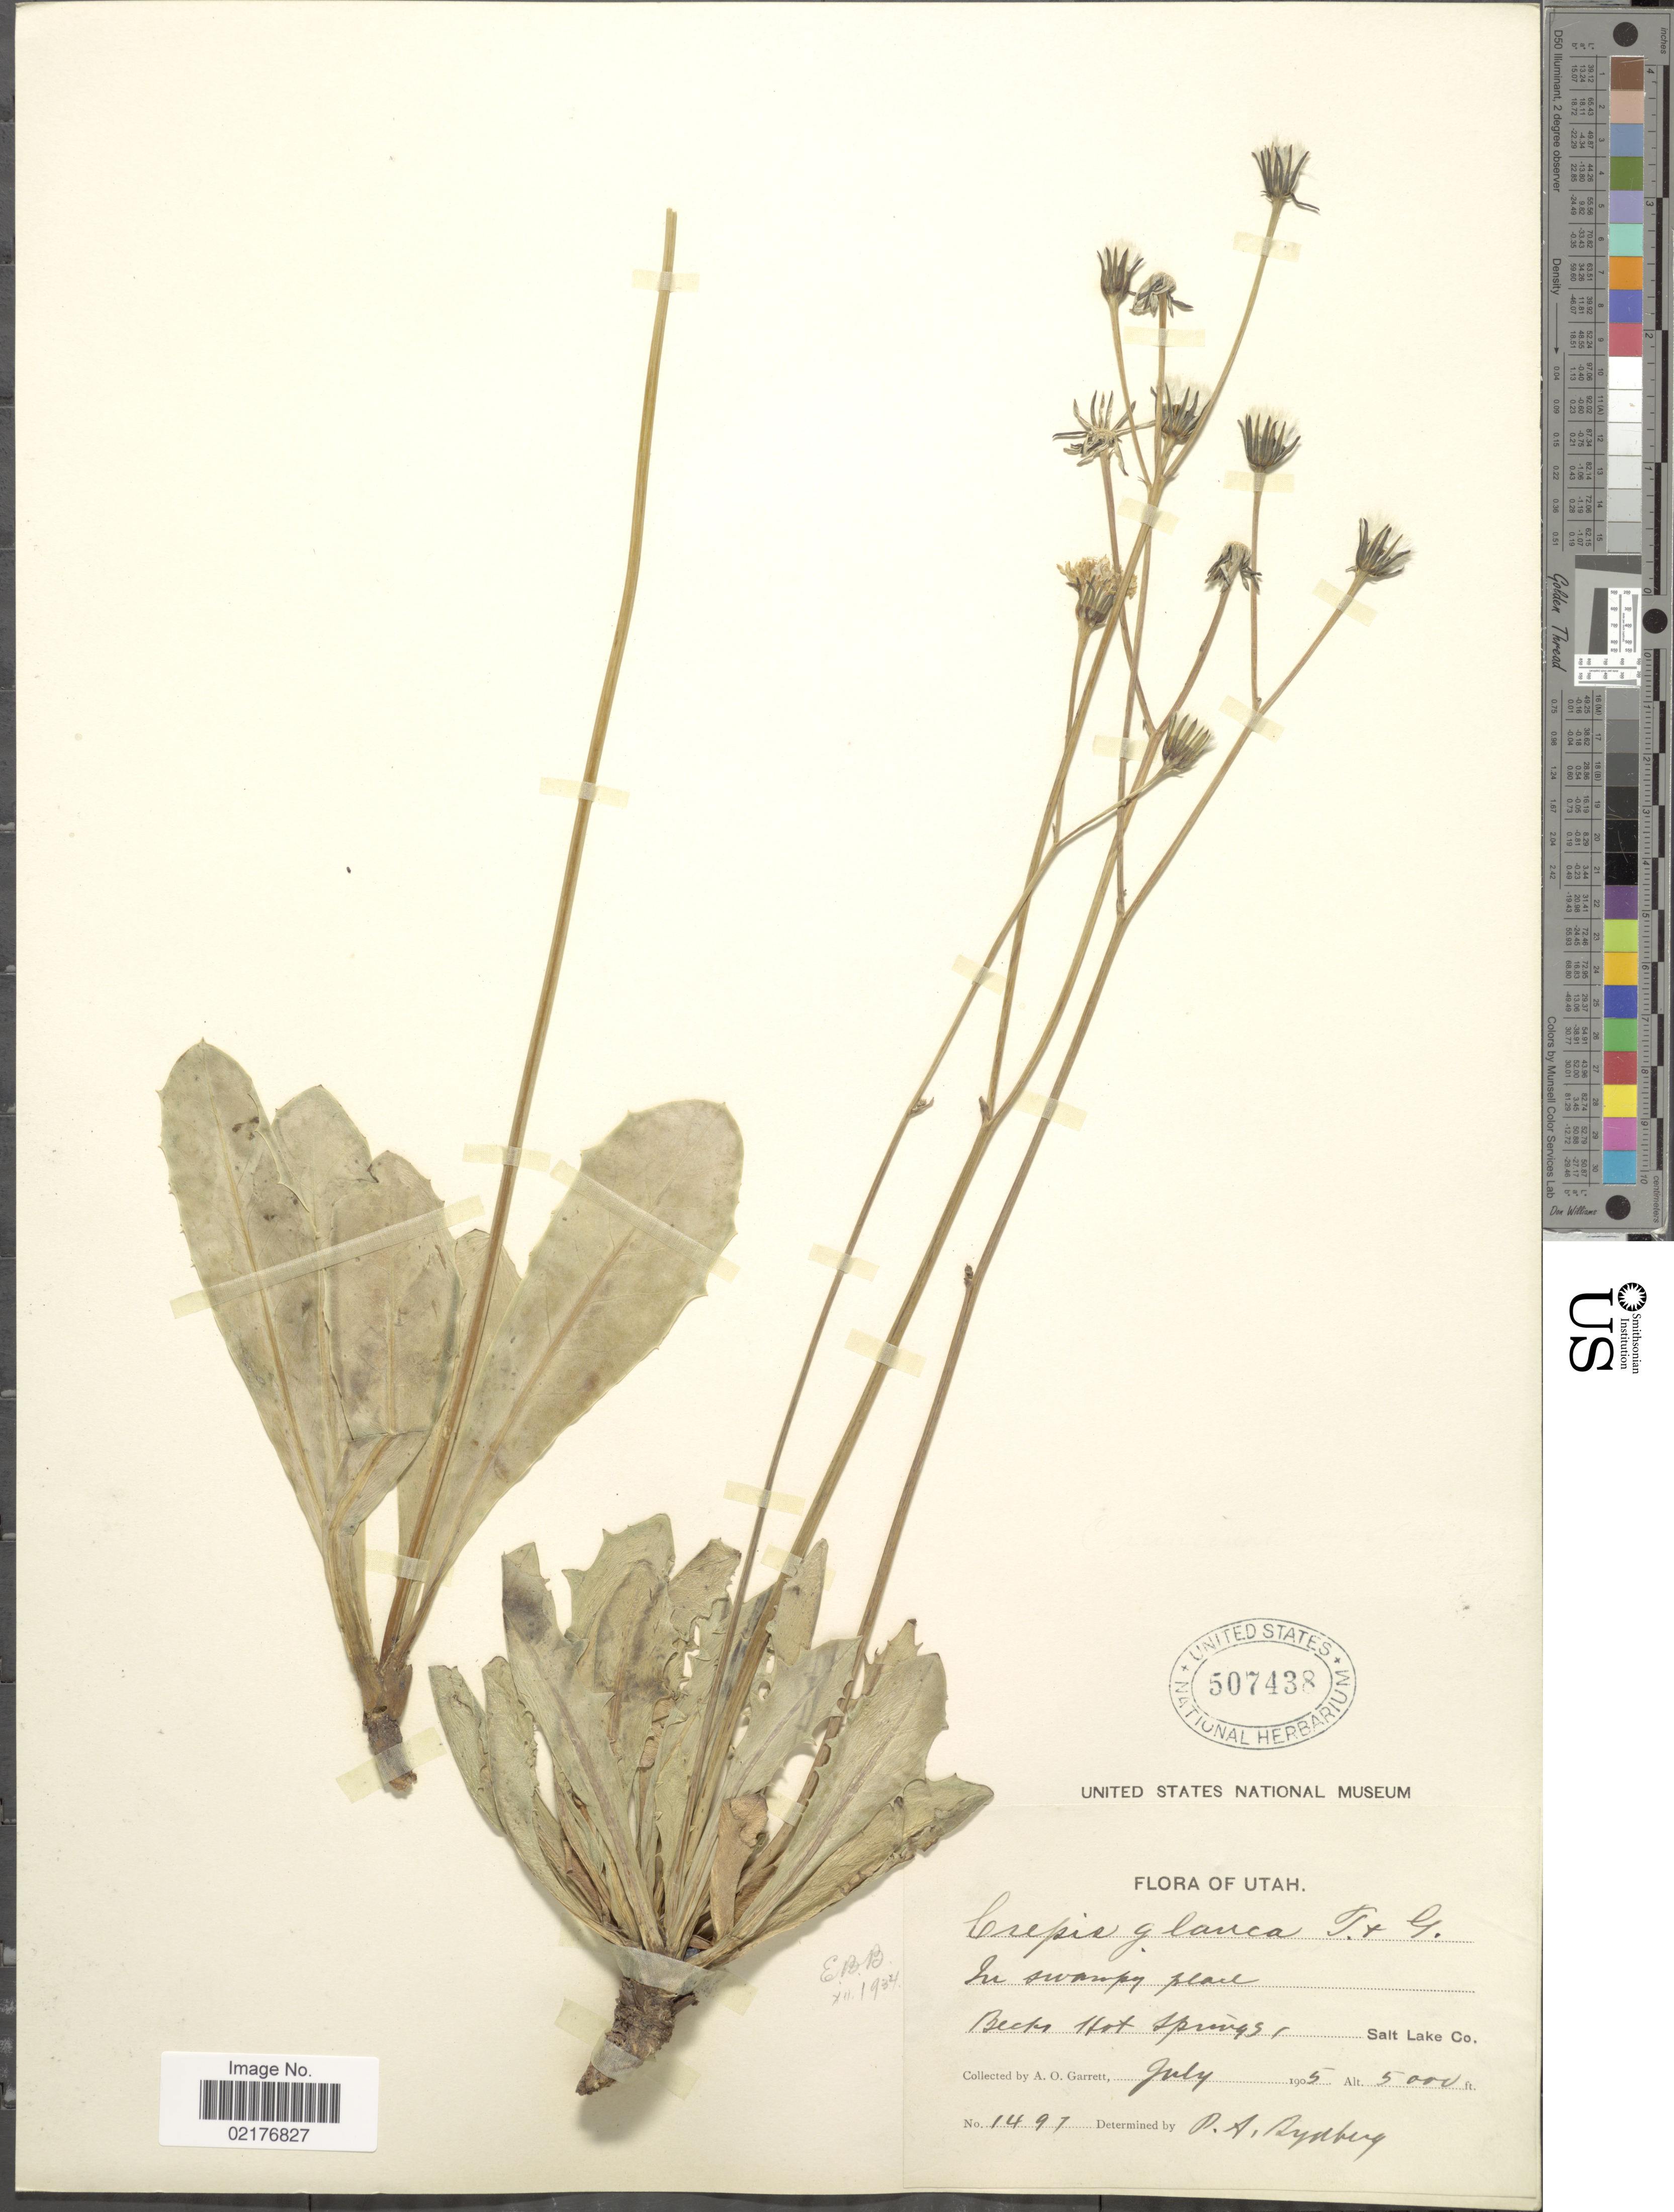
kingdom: Plantae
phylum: Tracheophyta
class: Magnoliopsida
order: Asterales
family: Asteraceae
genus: Askellia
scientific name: Askellia flexuosa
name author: (Ledeb.) W.A. Weber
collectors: A. O. Garrett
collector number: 1497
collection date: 1905-07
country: United States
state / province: Utah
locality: Becks Hot Spring, Salt Lake Co.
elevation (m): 1524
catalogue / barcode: US 507438